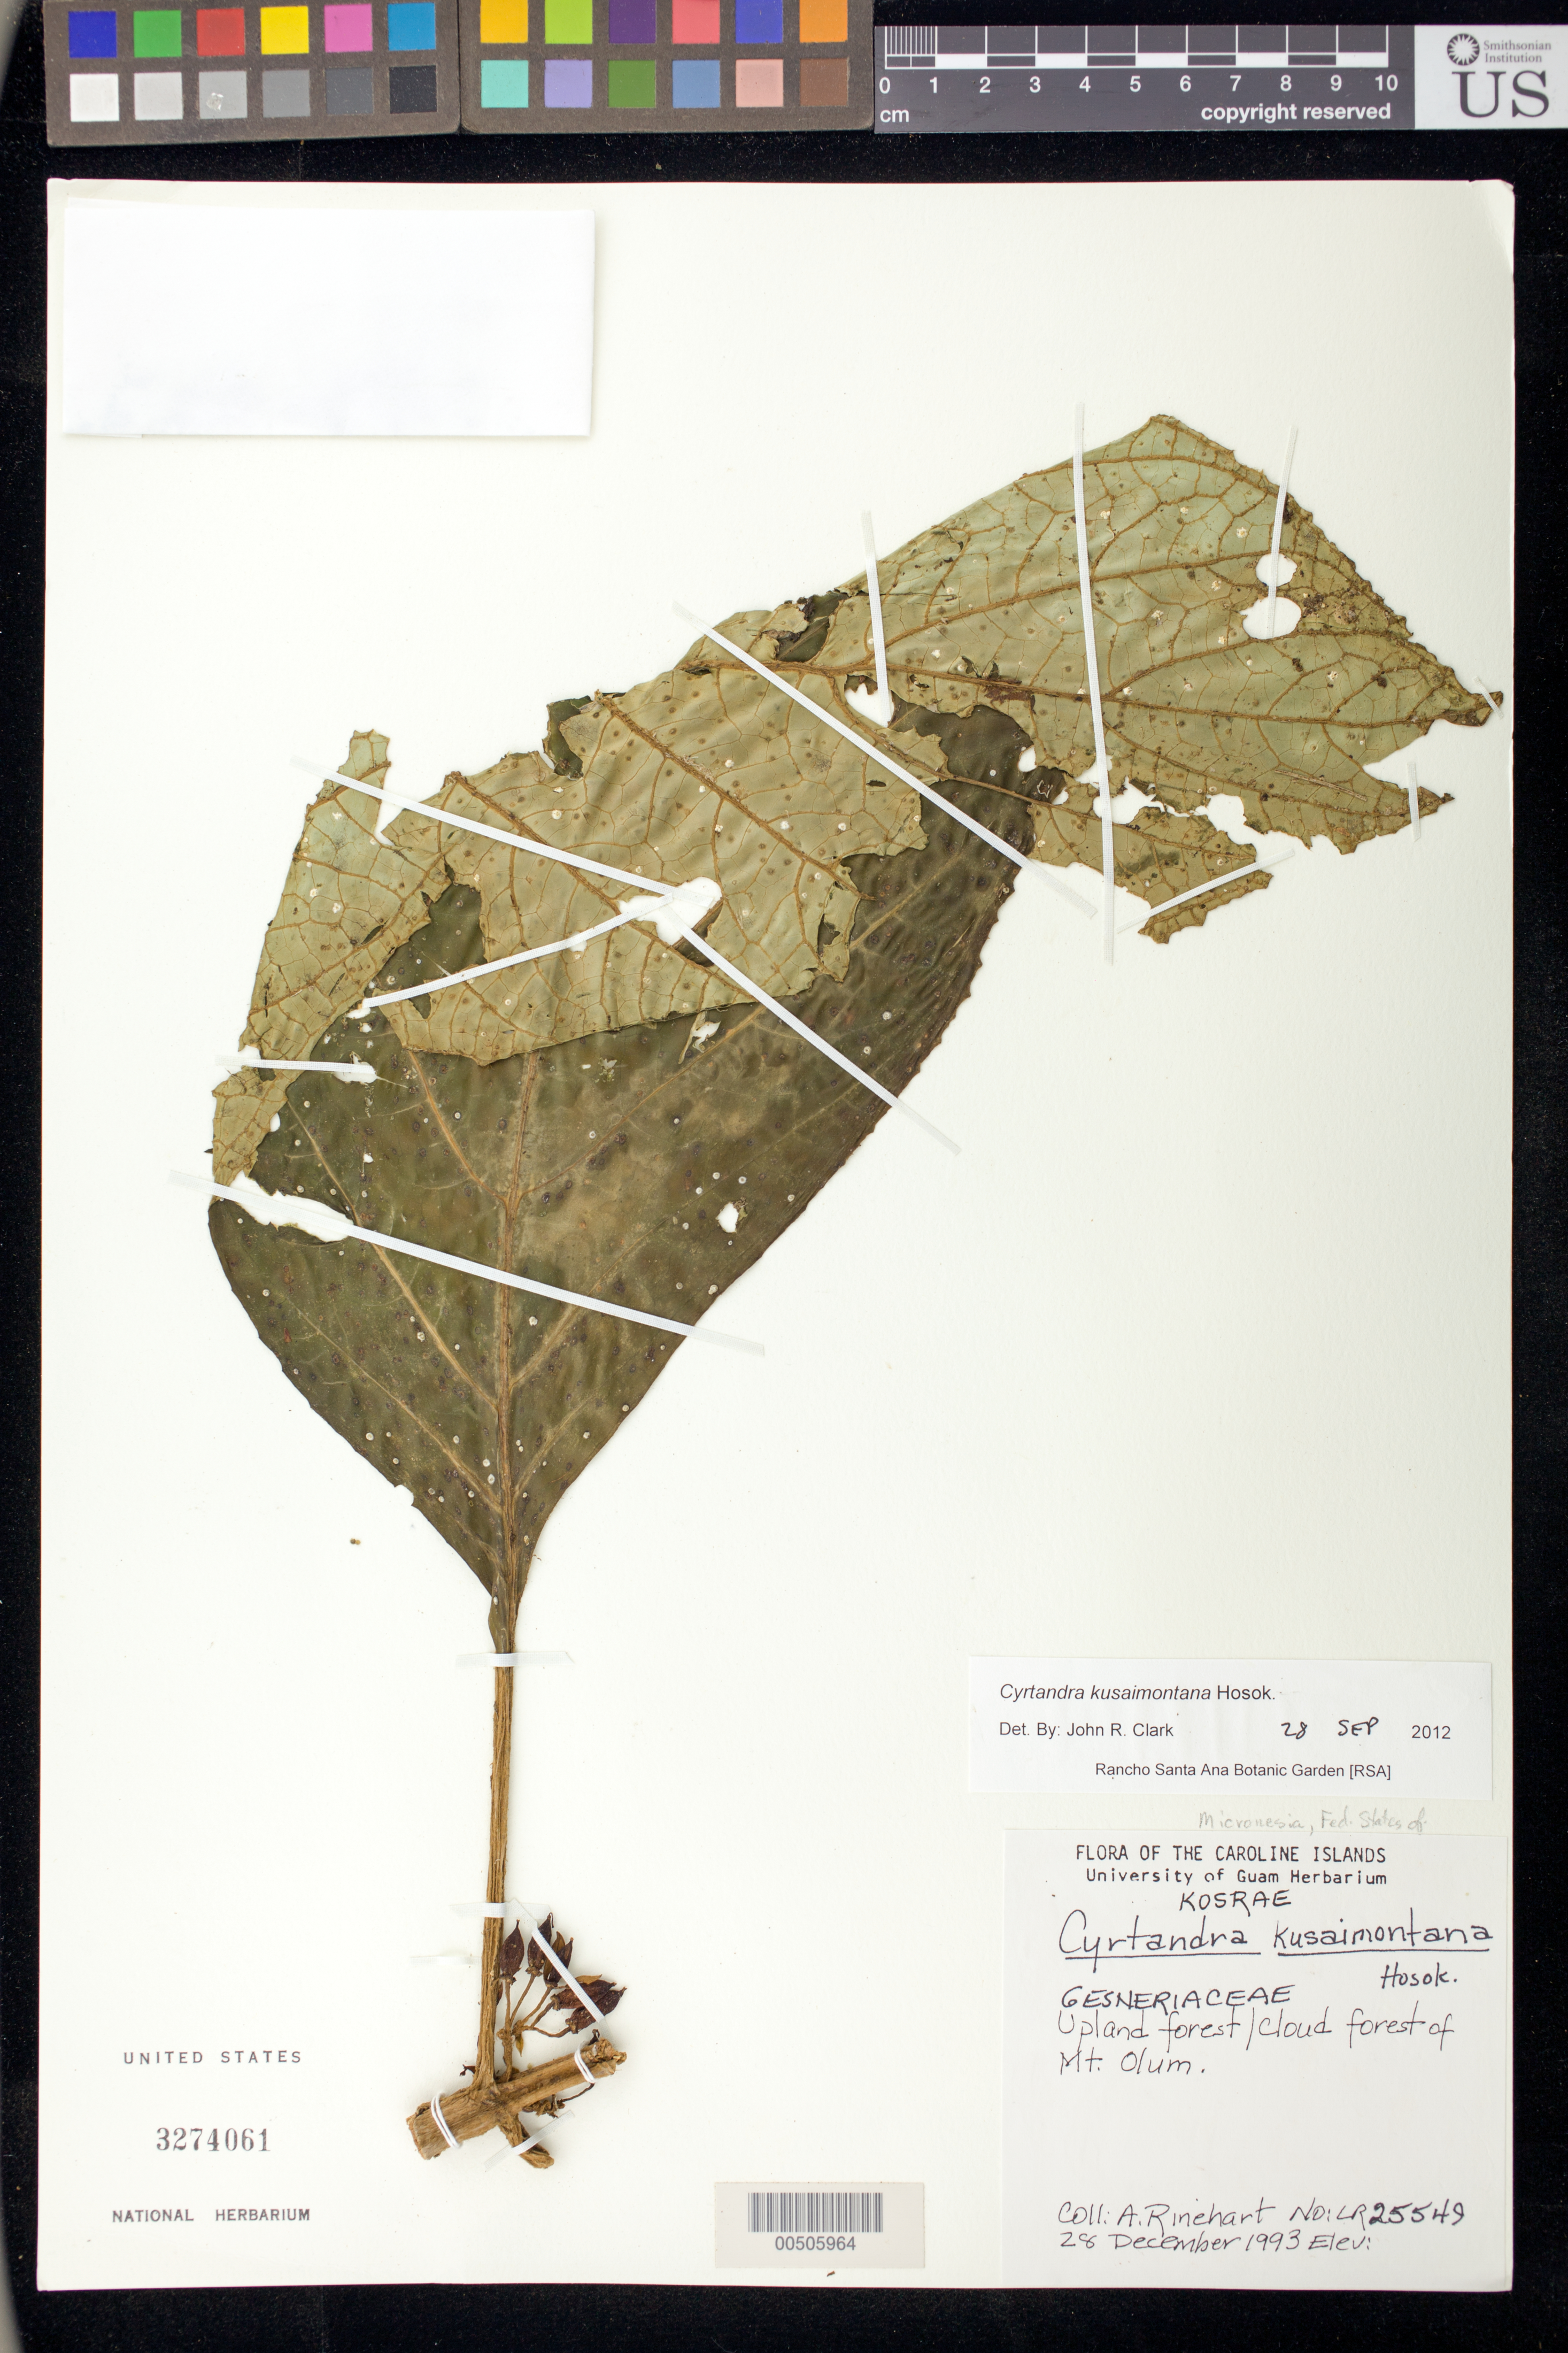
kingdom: Plantae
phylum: Tracheophyta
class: Magnoliopsida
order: Lamiales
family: Gesneriaceae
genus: Cyrtandra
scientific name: Cyrtandra kusaimontana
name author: Hosok.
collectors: A. Rinehart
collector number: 25549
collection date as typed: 28 Dec 1993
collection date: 1993-12-28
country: Micronesia, Federated States of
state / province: Kosrae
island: Kosrae [Kusaie]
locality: Mt. Olum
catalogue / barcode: US 3274061